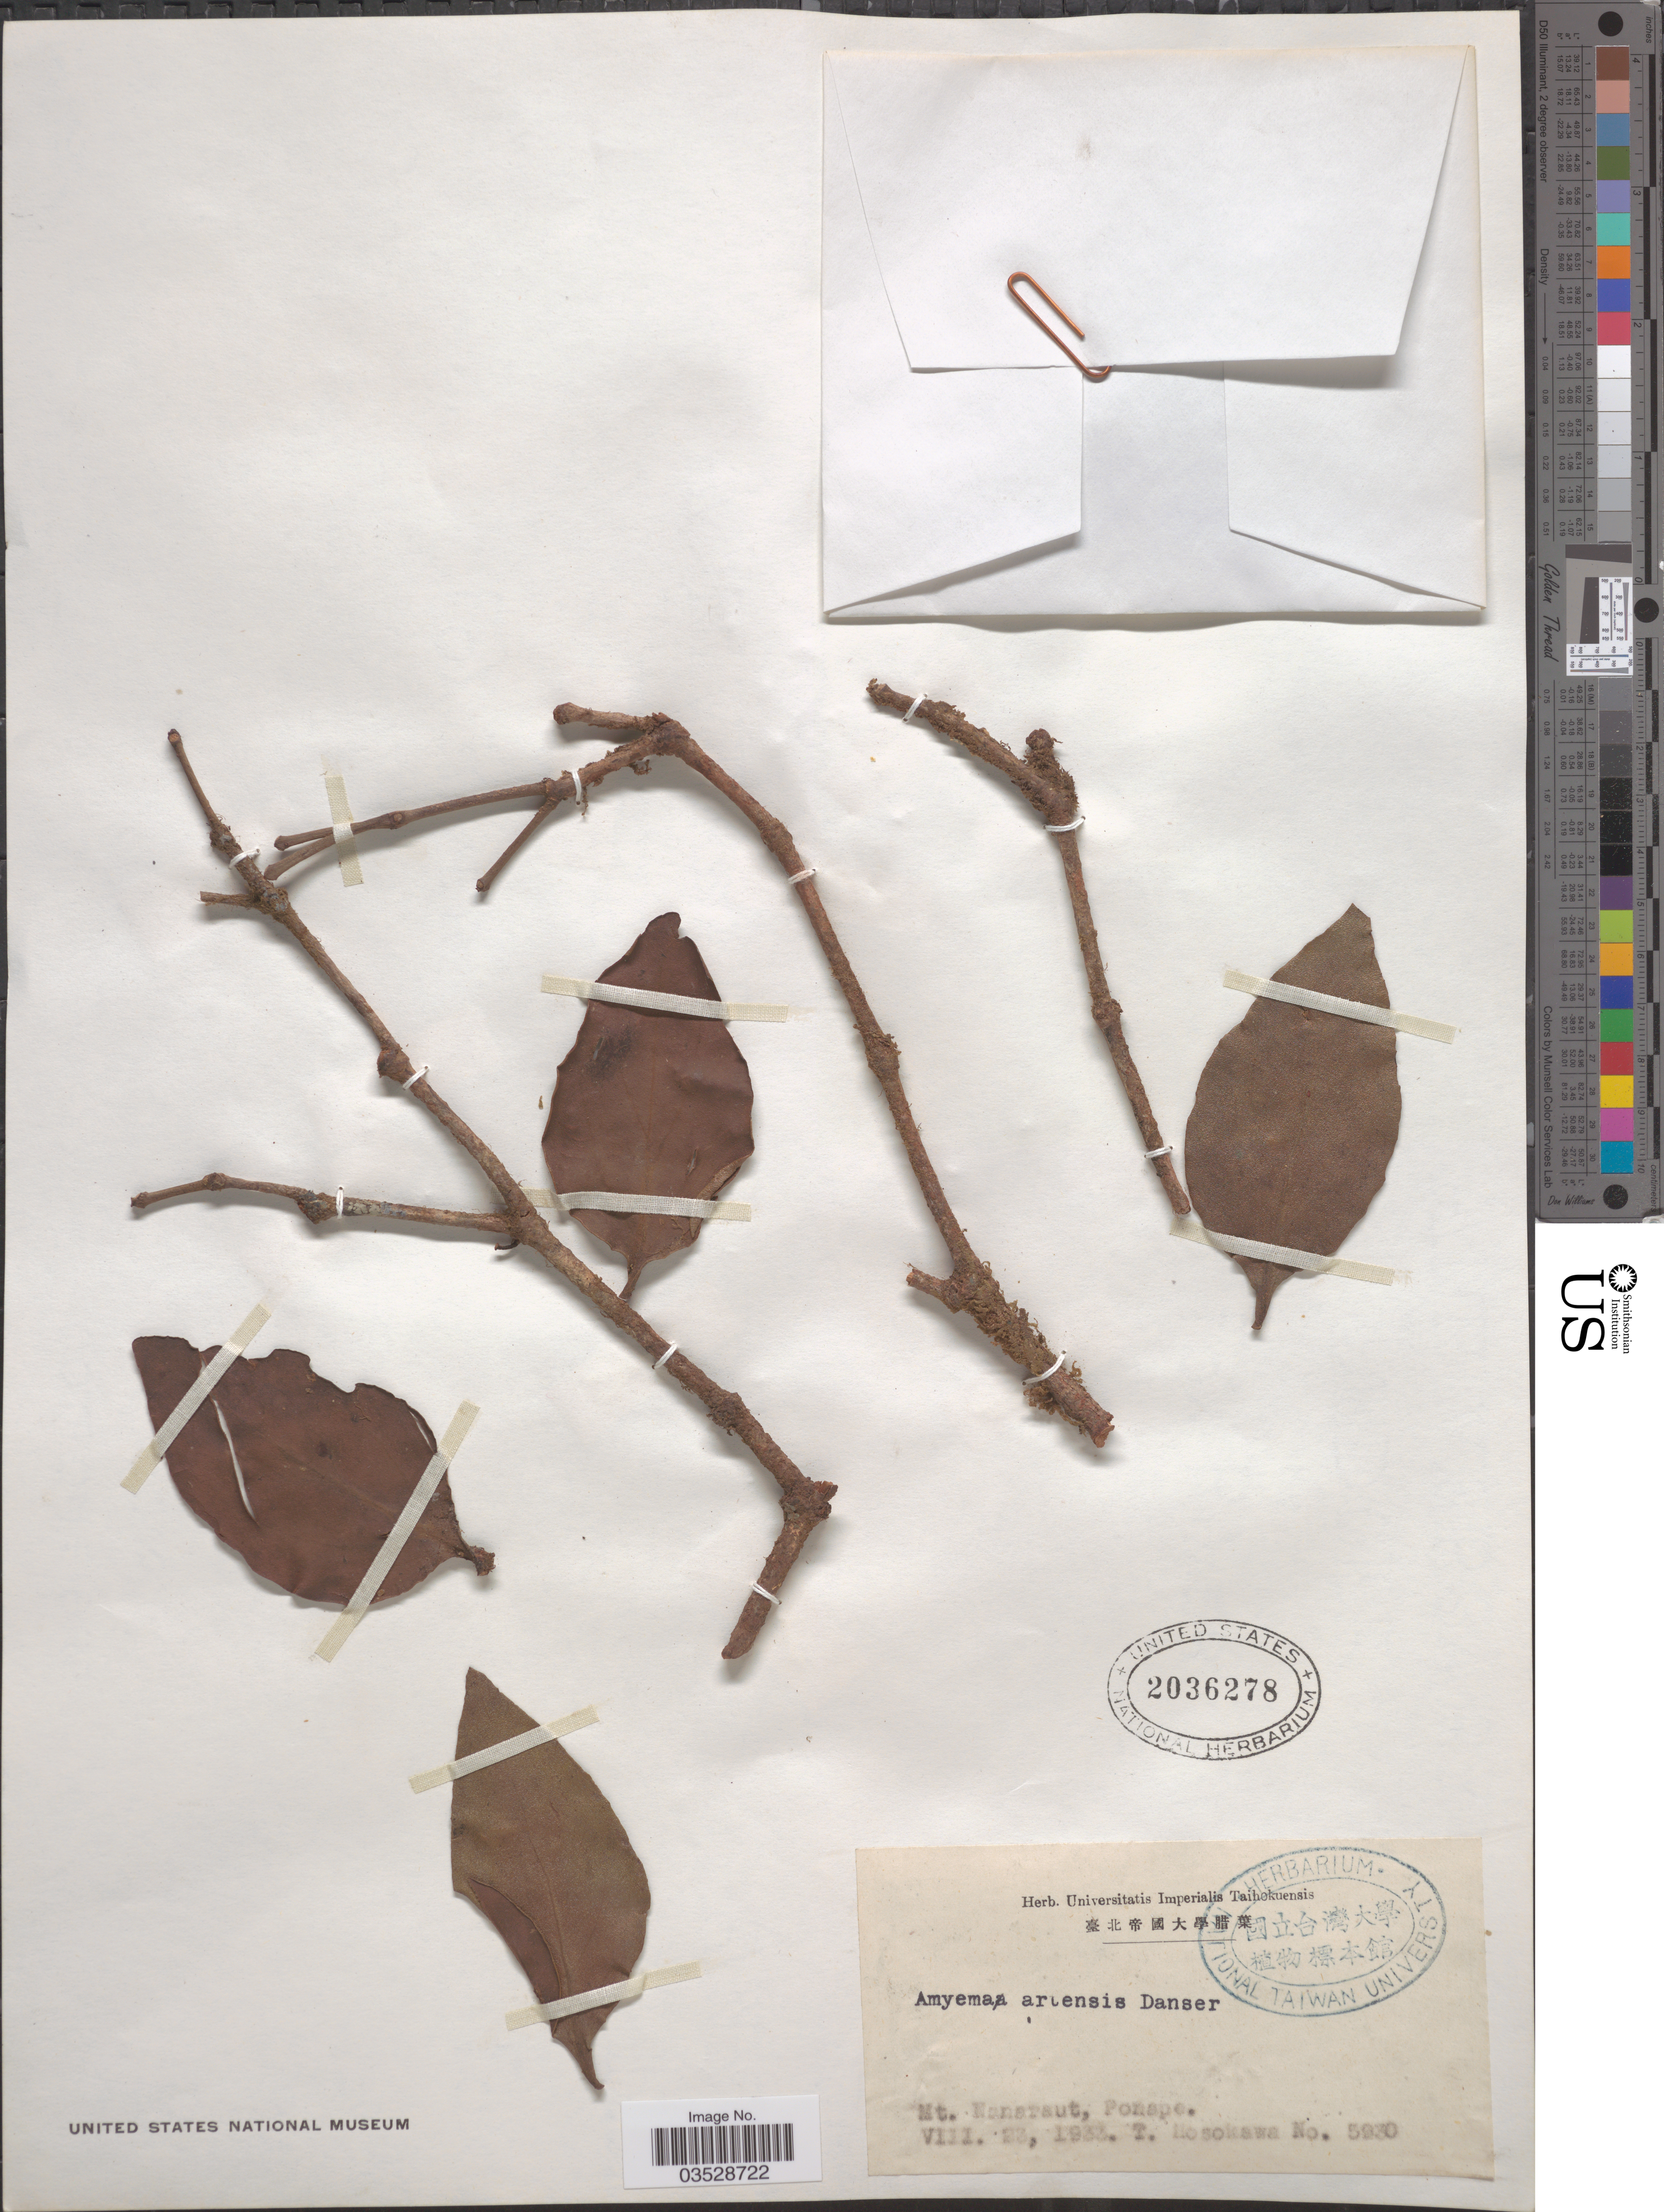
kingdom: Plantae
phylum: Tracheophyta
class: Magnoliopsida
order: Santalales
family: Loranthaceae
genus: Amyema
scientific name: Amyema artensis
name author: Danser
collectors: T. Hosokawa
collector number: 5930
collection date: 1933-08-23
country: Micronesia, Federated States of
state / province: Pohnpei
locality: Mt. Nanaraut, Ponape.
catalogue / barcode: US 2036278